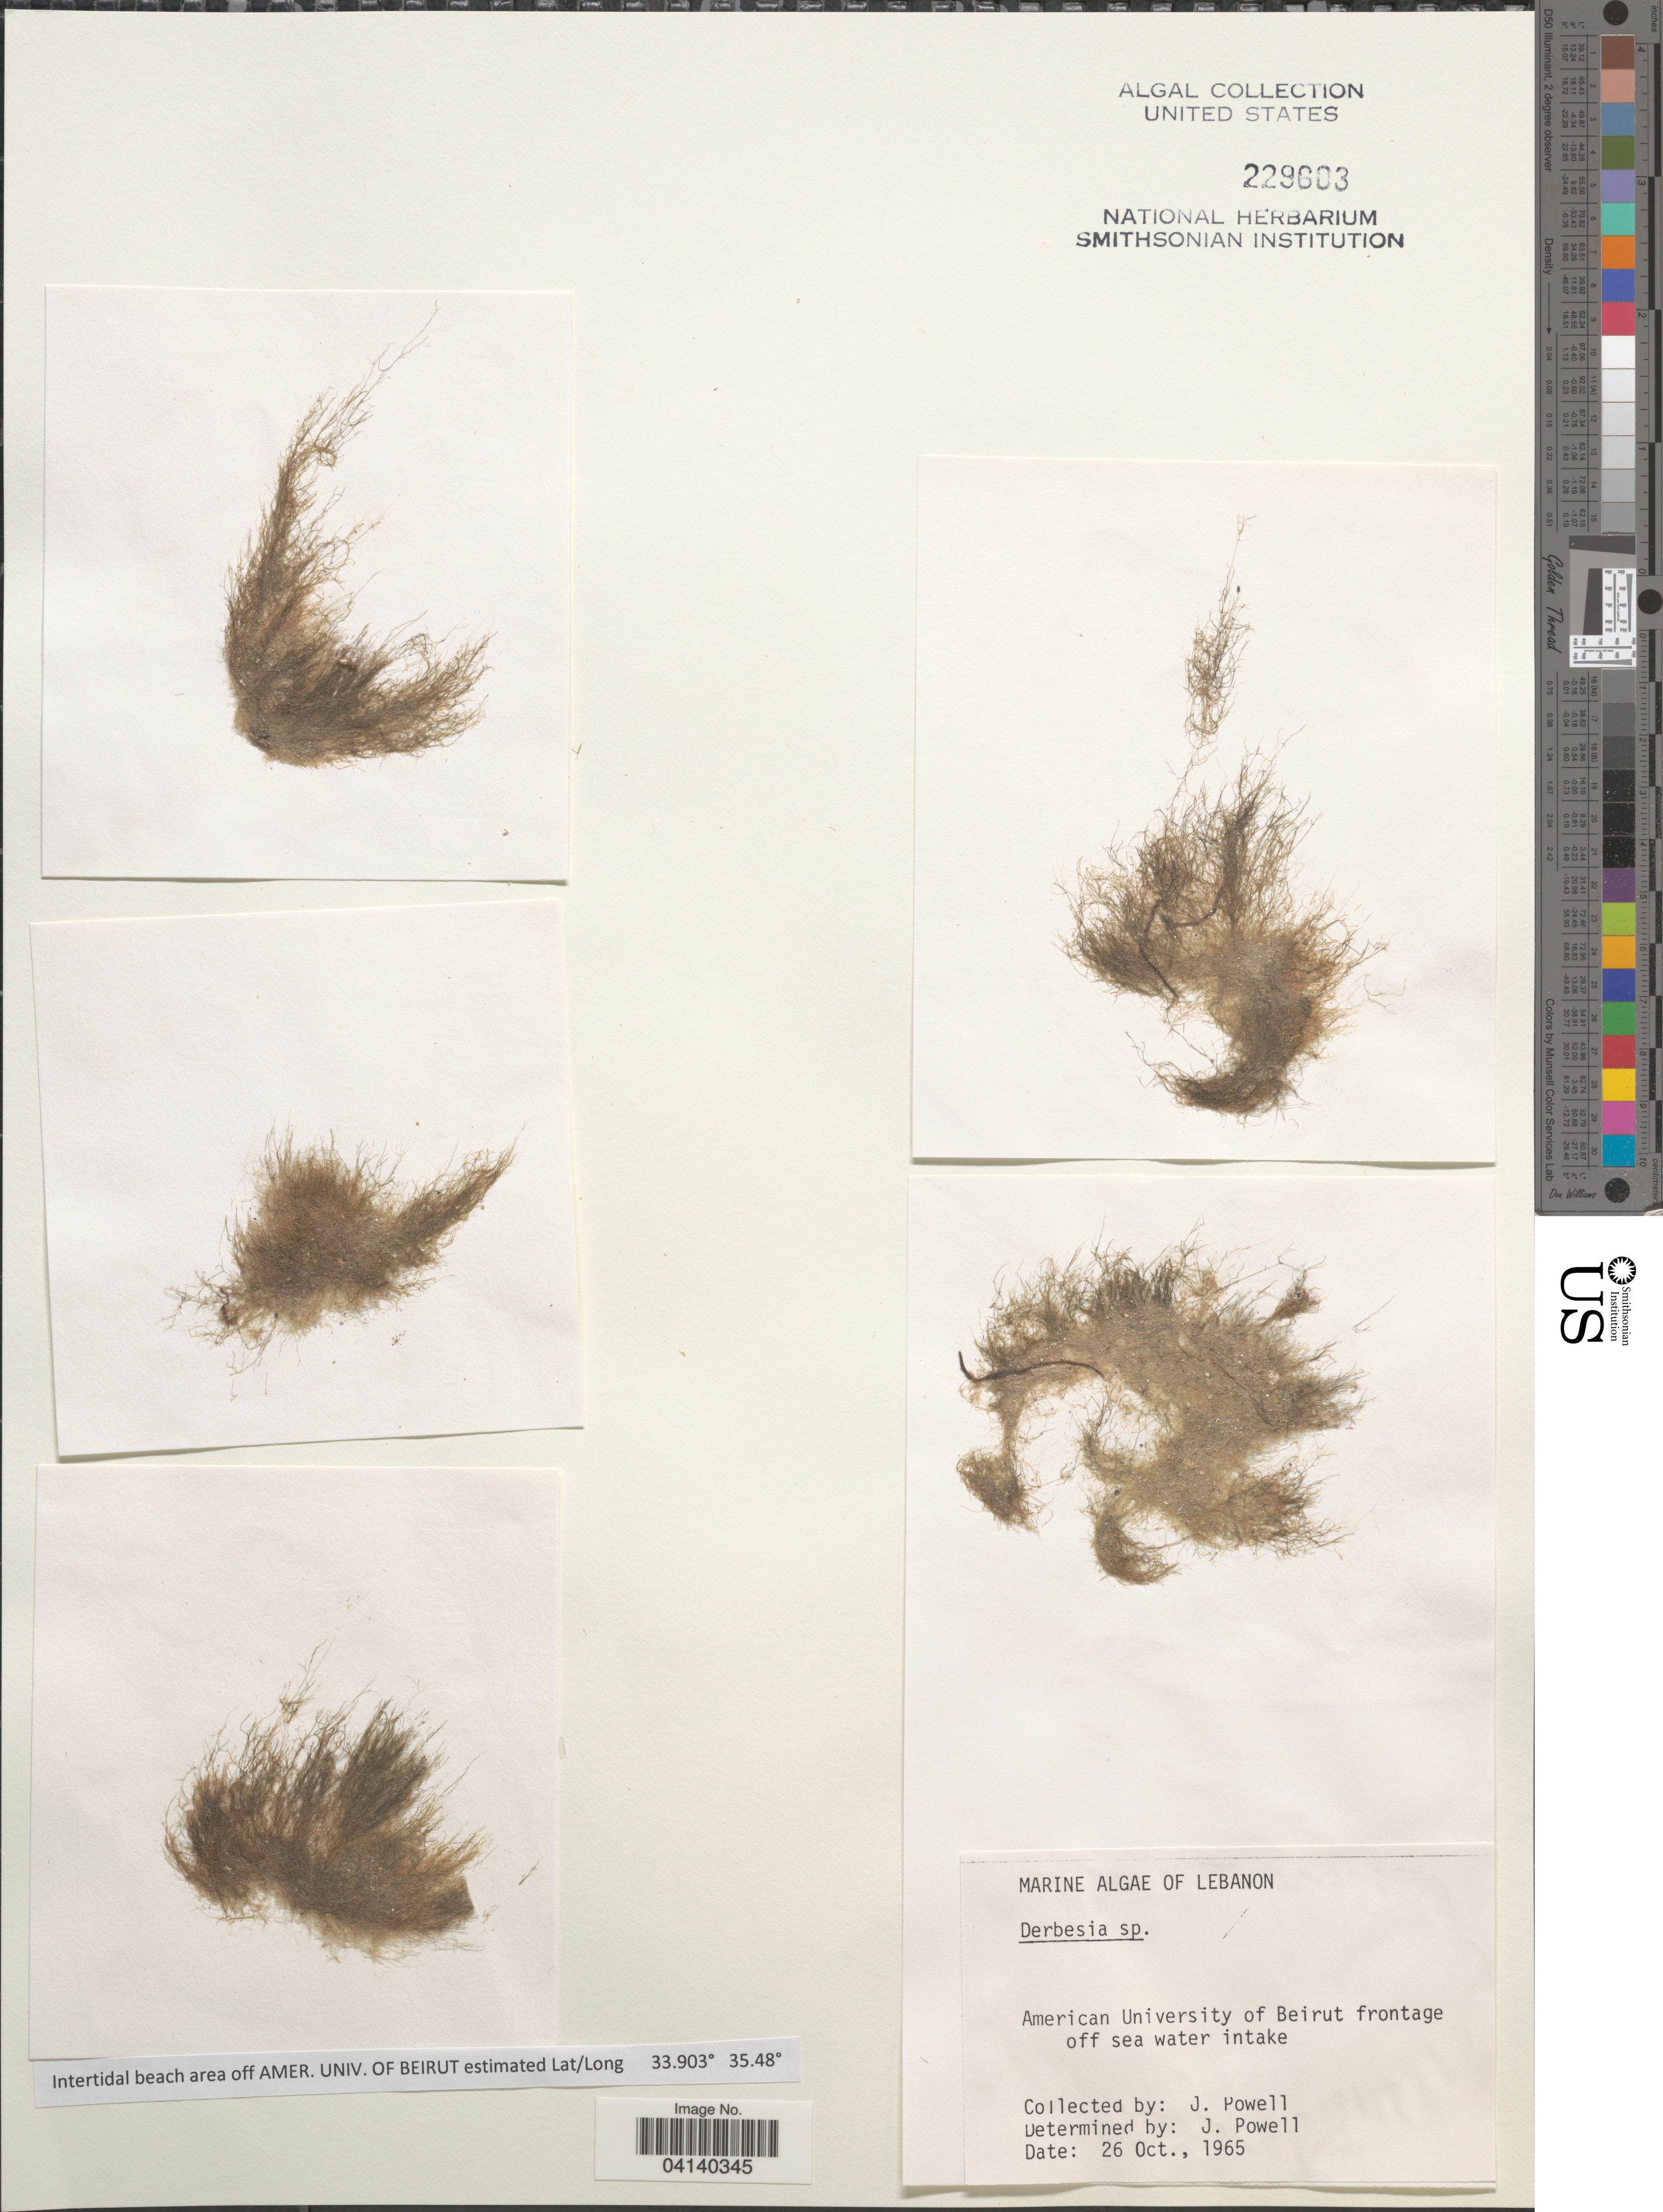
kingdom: Plantae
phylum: Chlorophyta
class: Ulvophyceae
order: Bryopsidales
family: Derbesiaceae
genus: Derbesia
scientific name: Derbesia sp.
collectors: J. Powell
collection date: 1965-10-26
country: Lebanon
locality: American University of Beirut frontage off sea water intake.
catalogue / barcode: US 229603